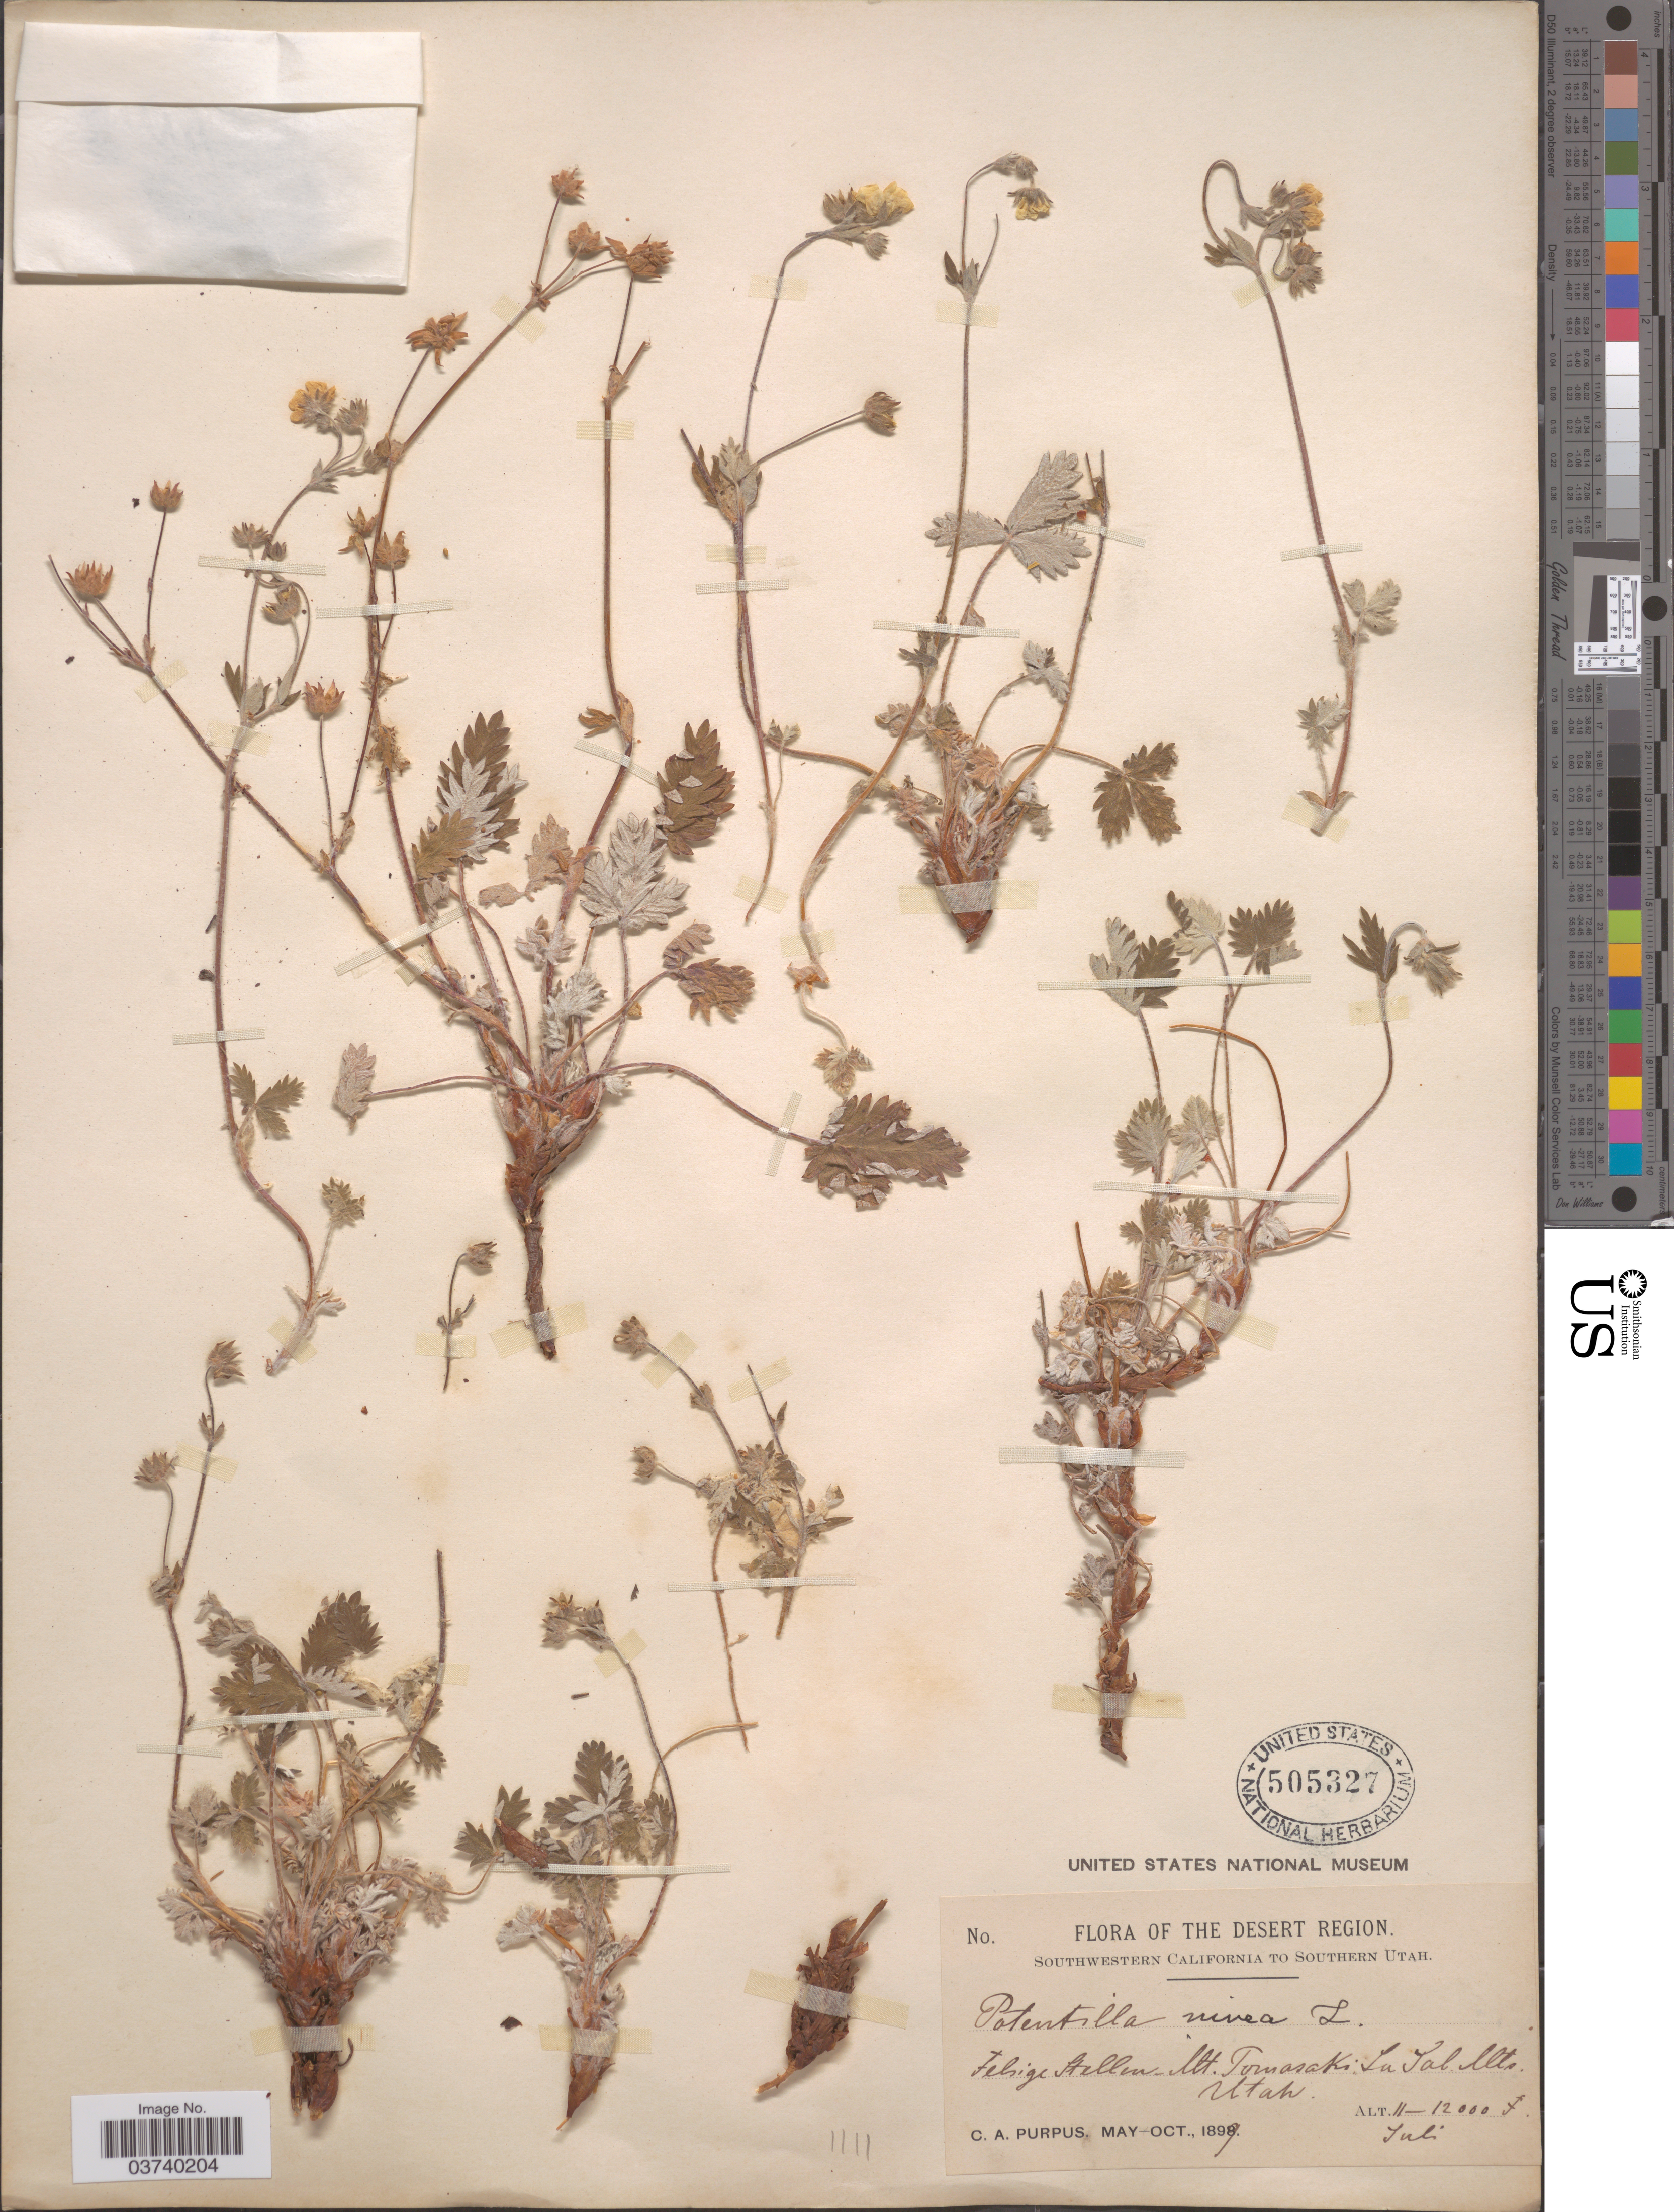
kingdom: Plantae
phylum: Tracheophyta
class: Magnoliopsida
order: Rosales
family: Rosaceae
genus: Potentilla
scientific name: Potentilla nivea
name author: L.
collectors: C. A. Purpus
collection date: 1897-07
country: United States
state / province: Utah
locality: The Desert Region. Southwestern California to Southern Utah. Felsige Stellen_Mt. Tomasaki La Sal Mts.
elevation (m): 3353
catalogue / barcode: US 505327